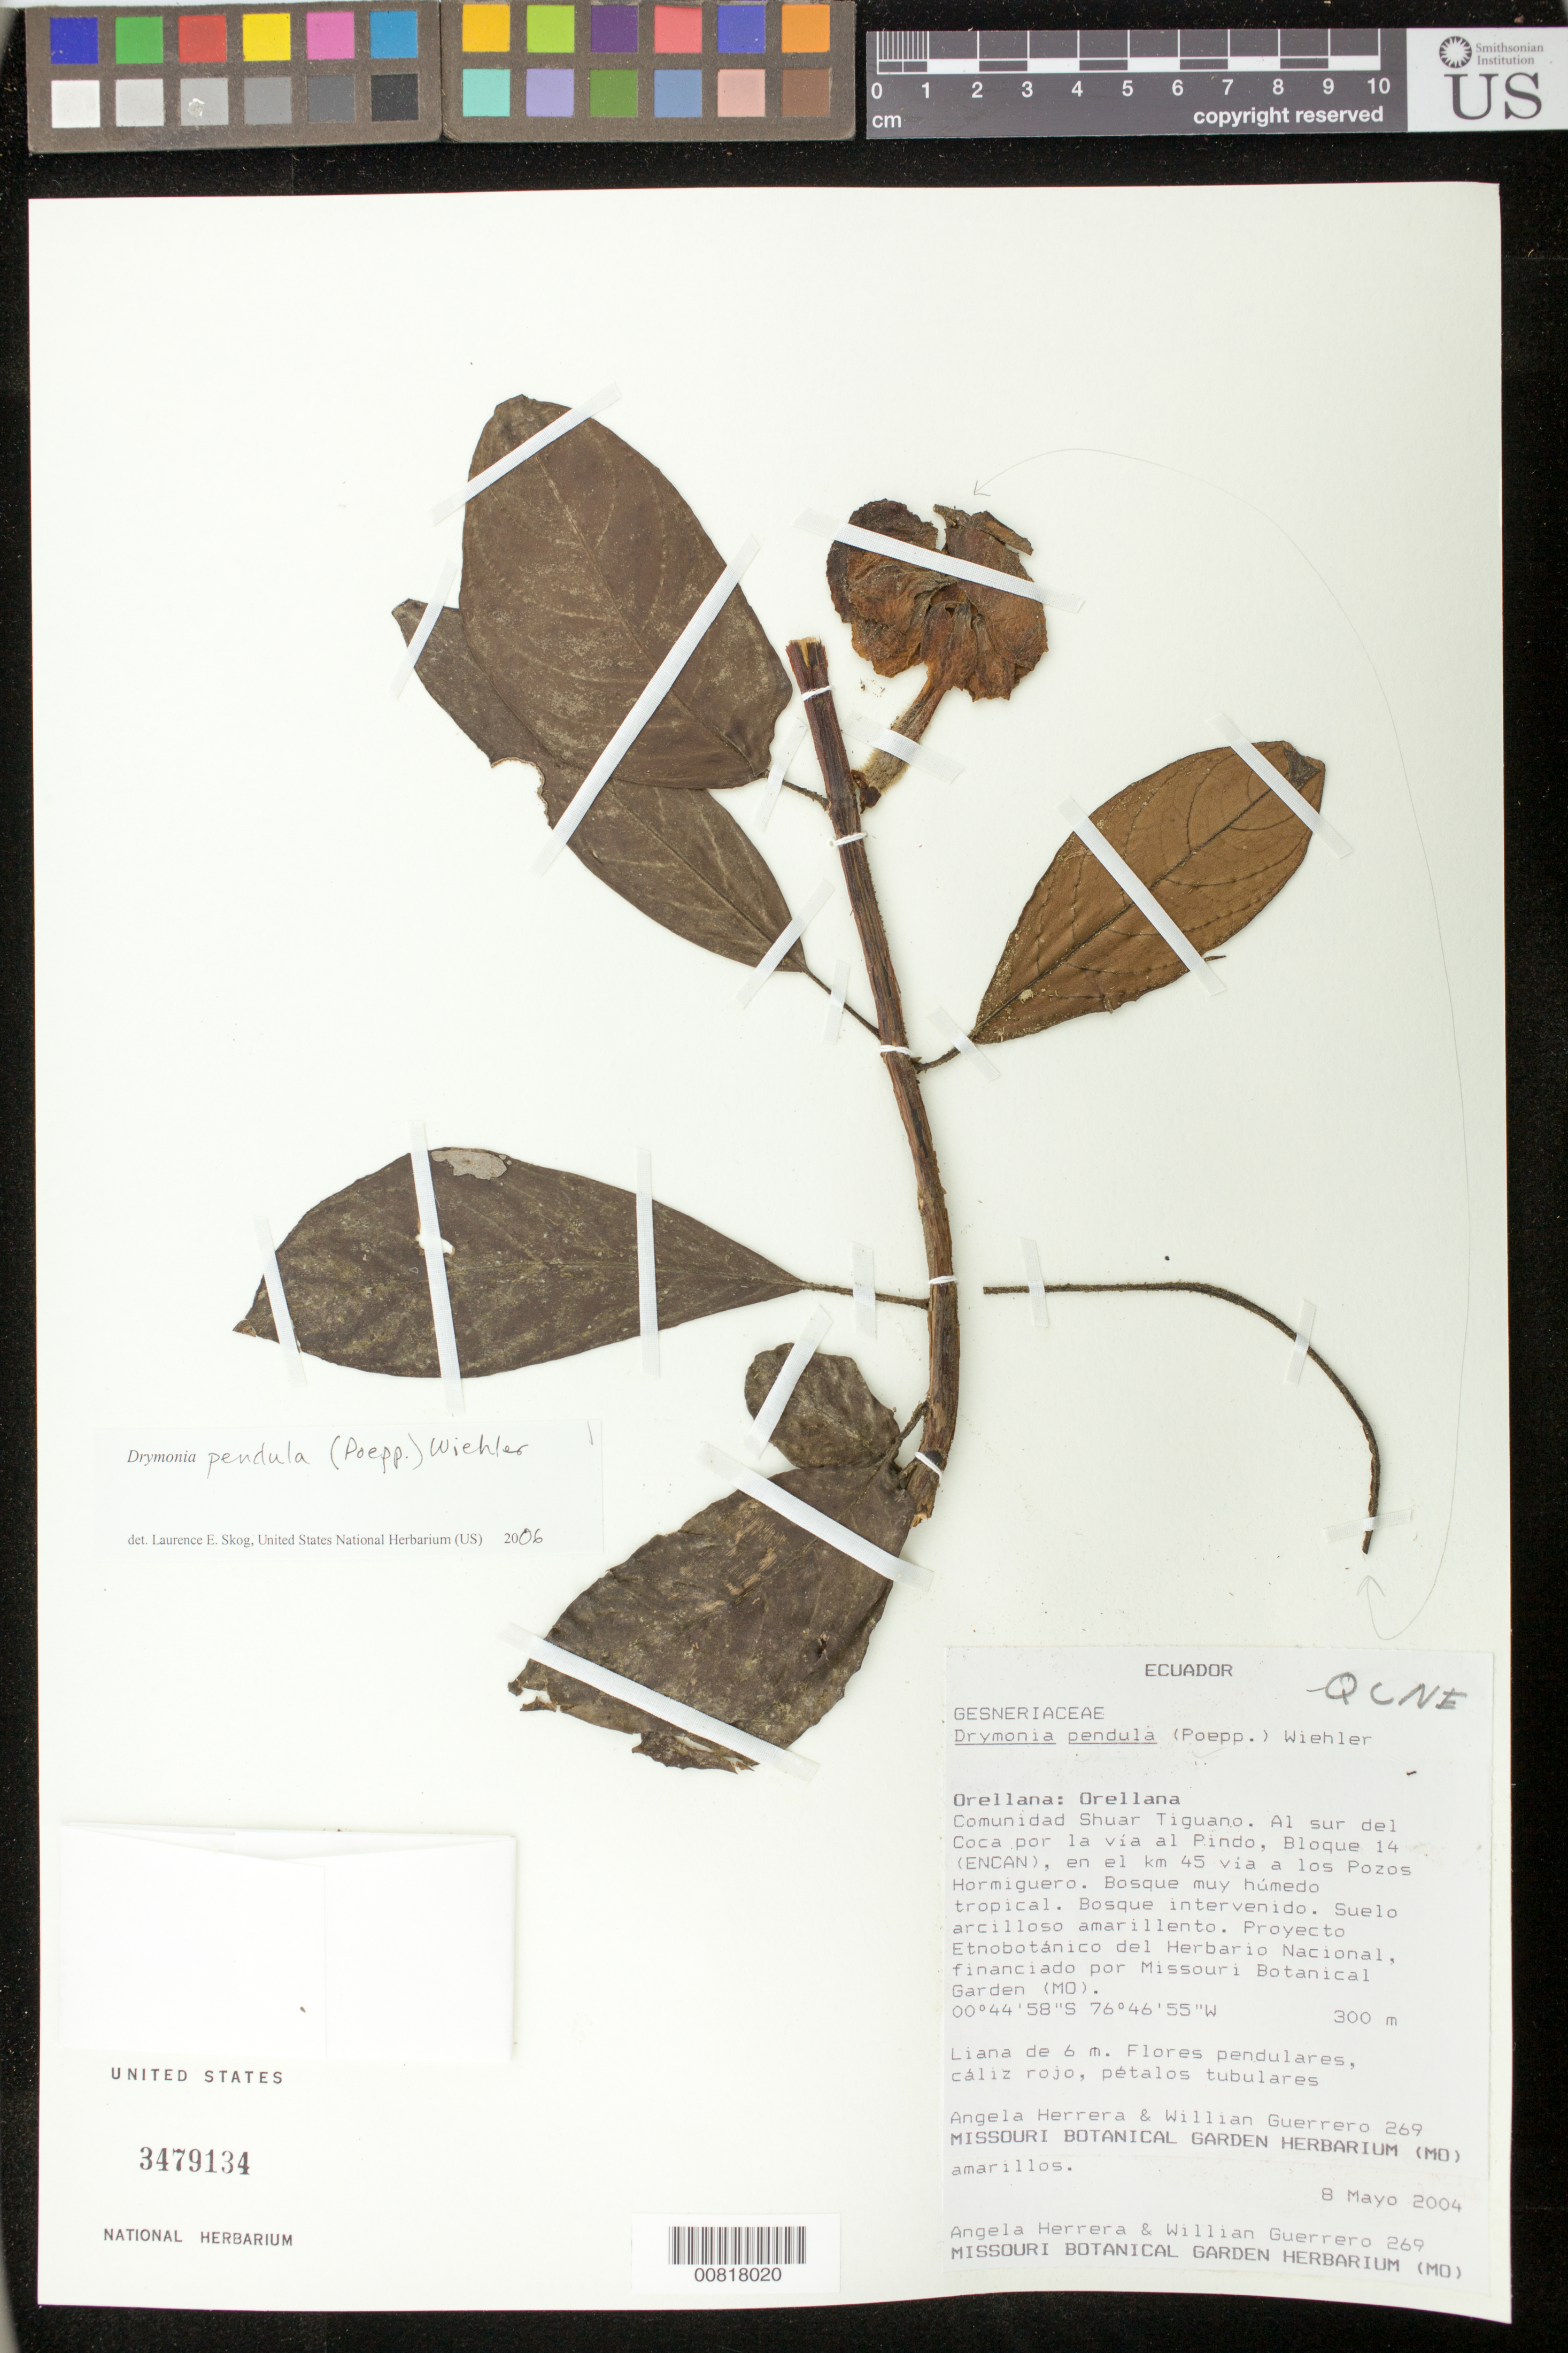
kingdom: Plantae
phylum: Tracheophyta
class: Magnoliopsida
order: Lamiales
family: Gesneriaceae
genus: Drymonia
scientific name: Drymonia pendula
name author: (Poepp.) Wiehler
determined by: Skog, Laurence E.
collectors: A. Herrera & W. Guerrero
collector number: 269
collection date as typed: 08 May 2004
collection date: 2004-05-08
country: Ecuador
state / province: Orellana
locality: Orellana: Orellana. Comunidad Shuar Tiguano. Al sur del Coca por la via al Pindo, Bloque 14 (ENCAN), en el km 45 via a los Pozos Hormiguero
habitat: Bosque muy humeo tropical. Bosque intervenido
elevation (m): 300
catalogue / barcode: US 3479134